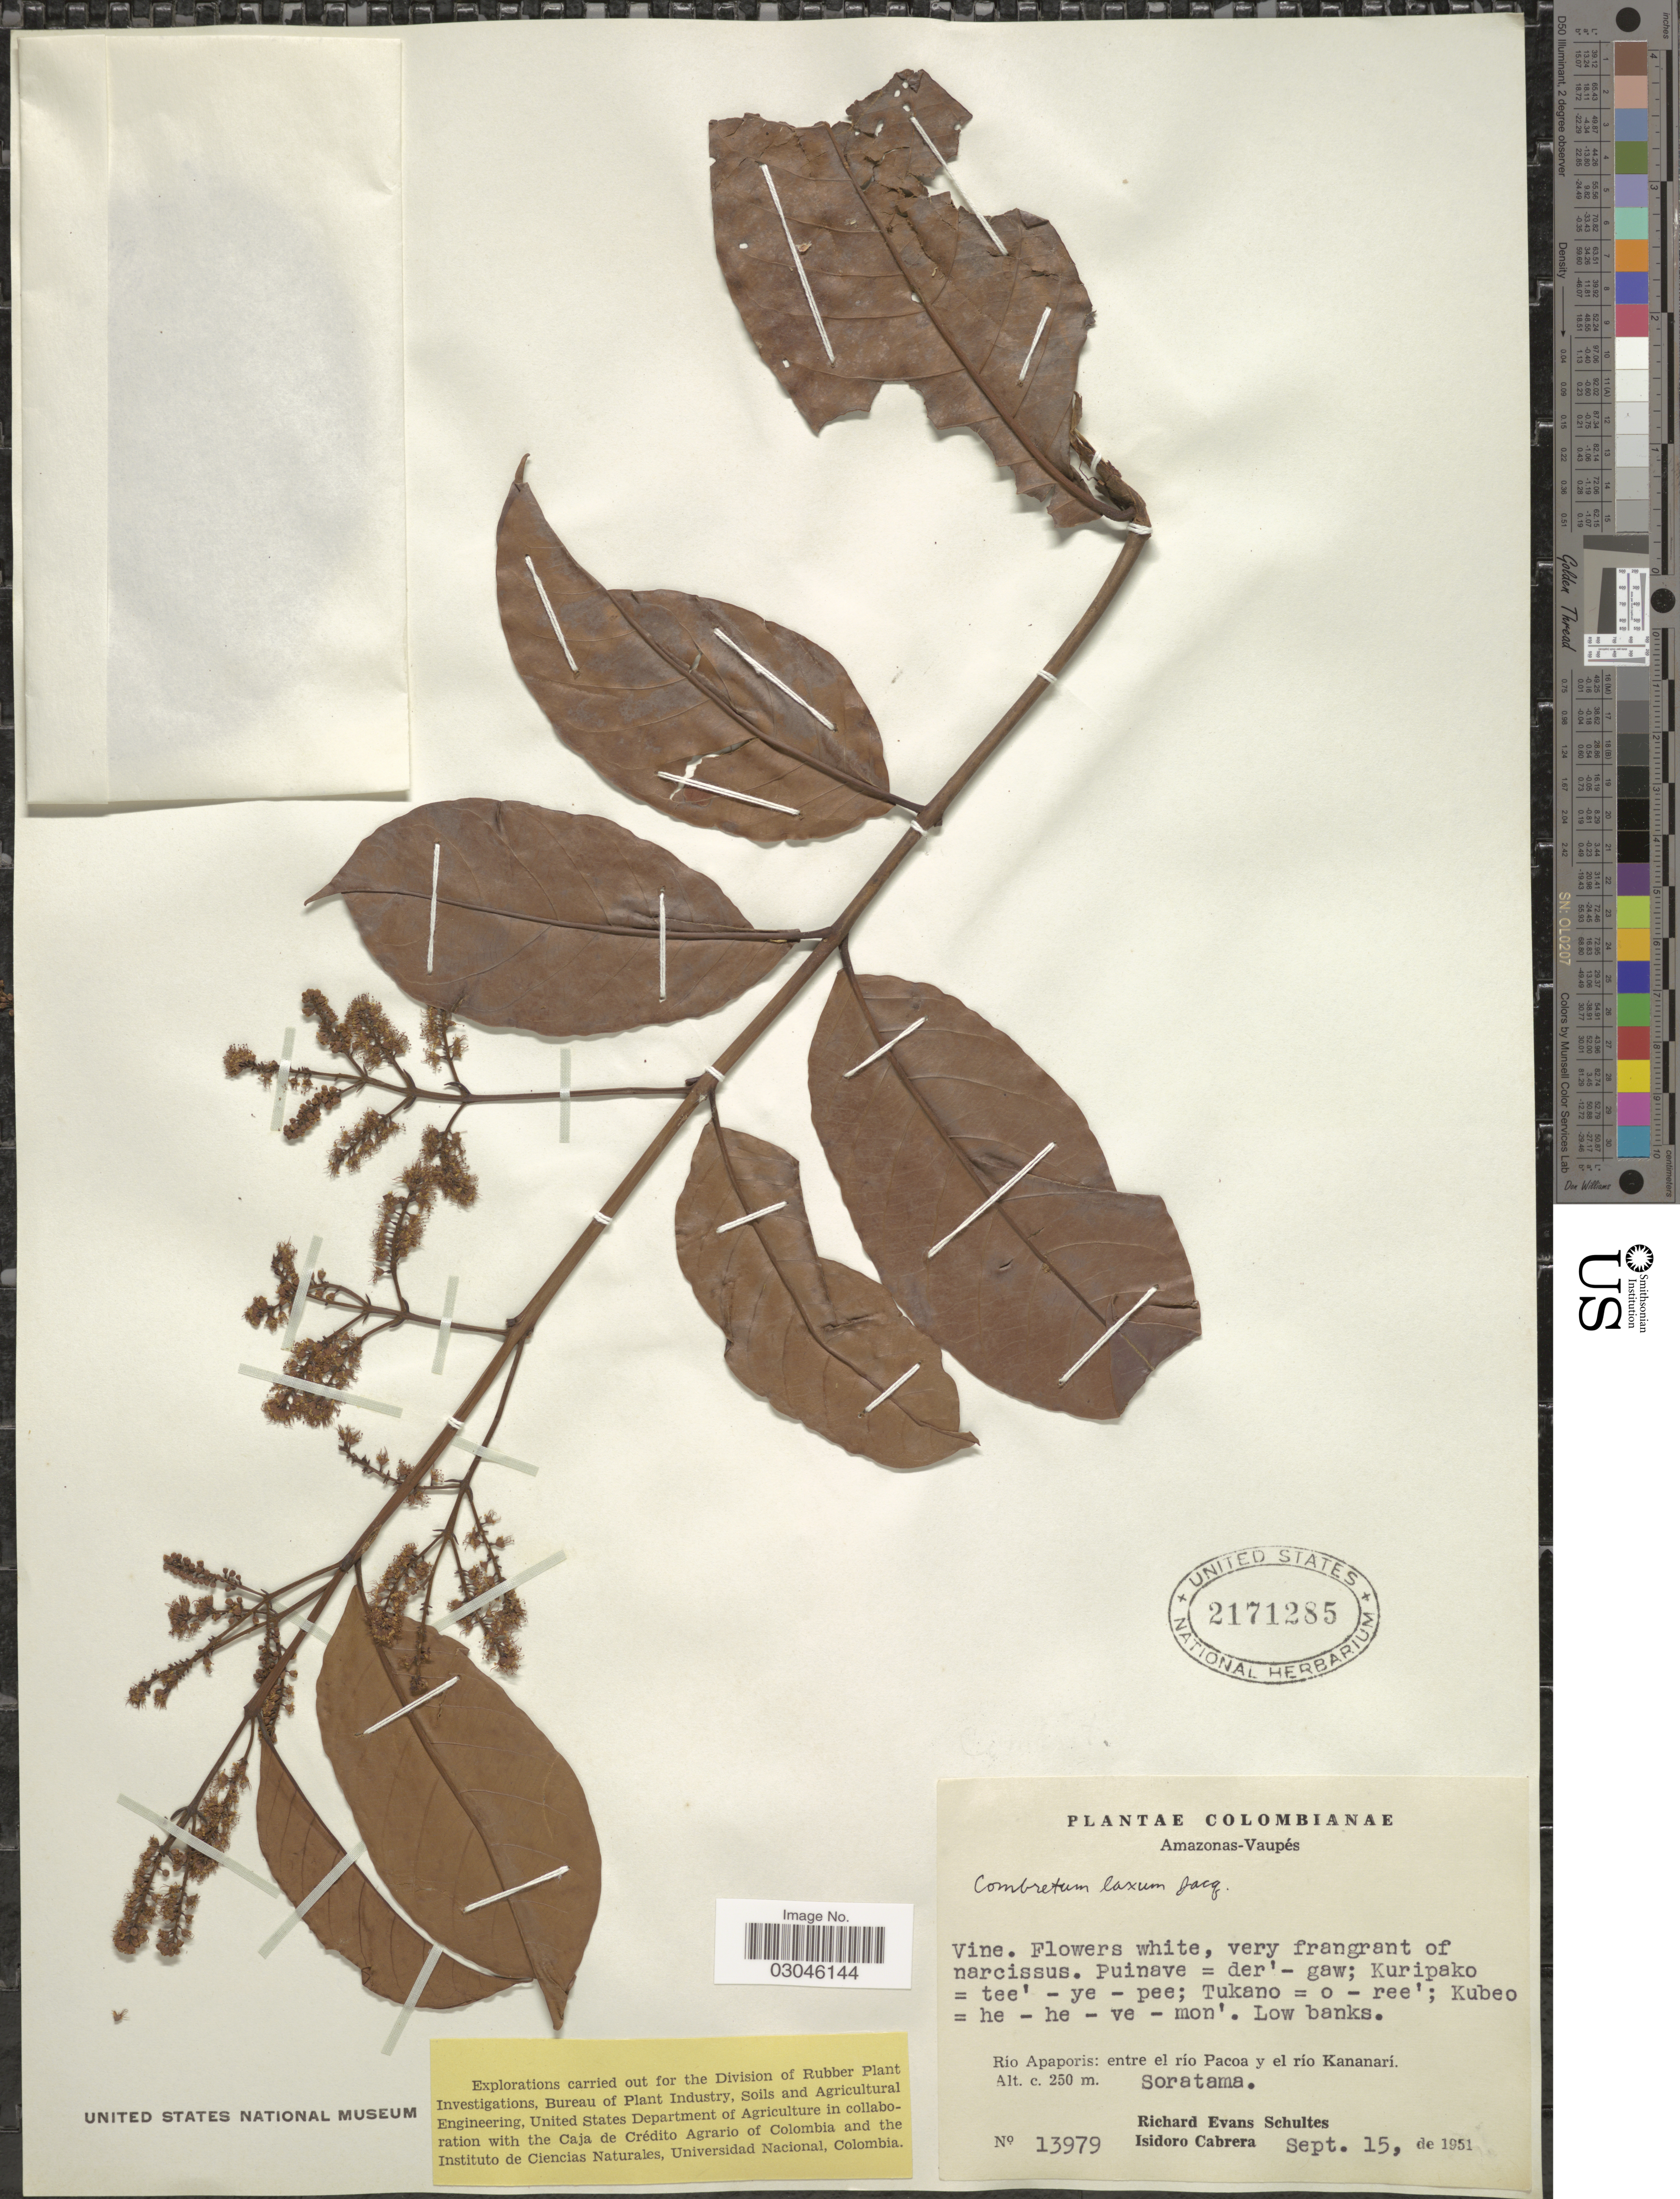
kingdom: Plantae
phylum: Tracheophyta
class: Magnoliopsida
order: Myrtales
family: Combretaceae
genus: Combretum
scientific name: Combretum laxum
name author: Jacq.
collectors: R. E. Schultes & I. Cabrera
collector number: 13979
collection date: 1951-09-15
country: Colombia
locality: Amazonas-Vaupés. Río Apaporis: entre el río Pacoa y el río Kananarí. Soratama.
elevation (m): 250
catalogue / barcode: US 2171285